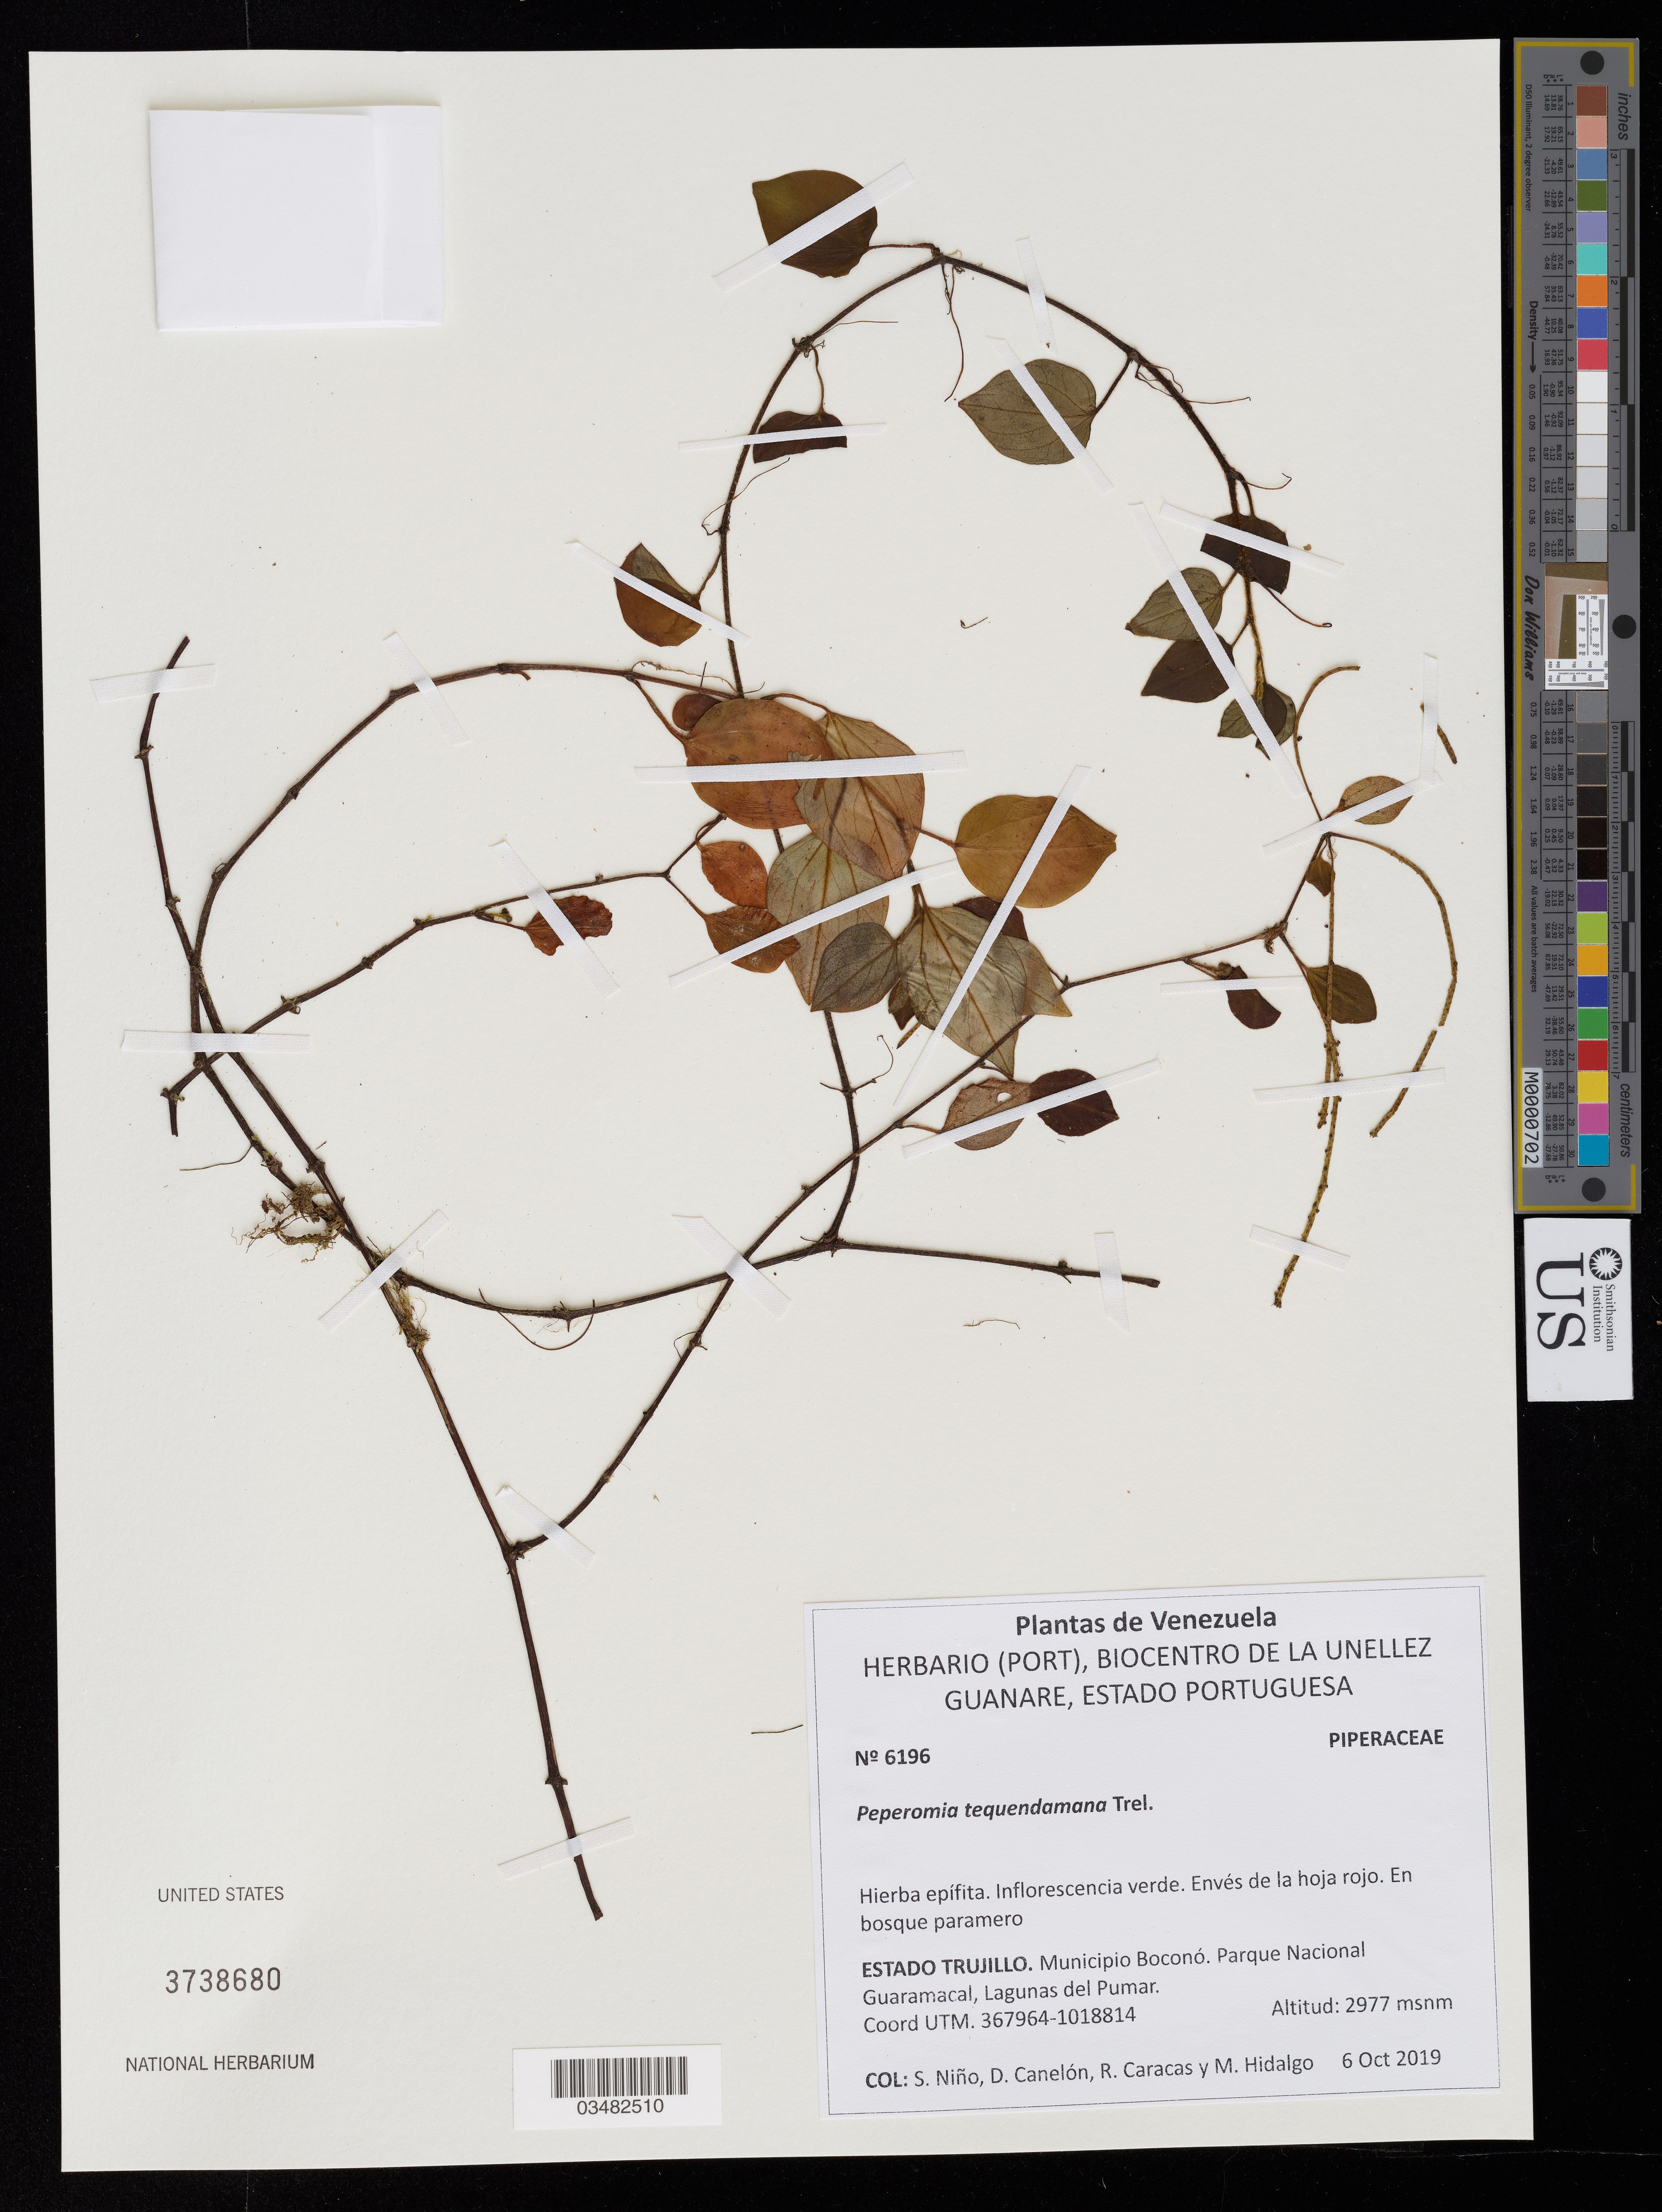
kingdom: Plantae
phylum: Tracheophyta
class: Magnoliopsida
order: Piperales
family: Piperaceae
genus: Peperomia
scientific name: Peperomia tequendamana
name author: Trel.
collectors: S. M. Niño, D. Canelón, R. Caracas & M. Hidalgo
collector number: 6196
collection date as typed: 6 Octubre 2019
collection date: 2019-10-06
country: Venezuela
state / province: Trujillo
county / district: Boconó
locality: Parque Nacional Guaramacal. Lagunas del Pumar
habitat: bosque paramero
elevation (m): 2977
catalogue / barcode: US 3738680